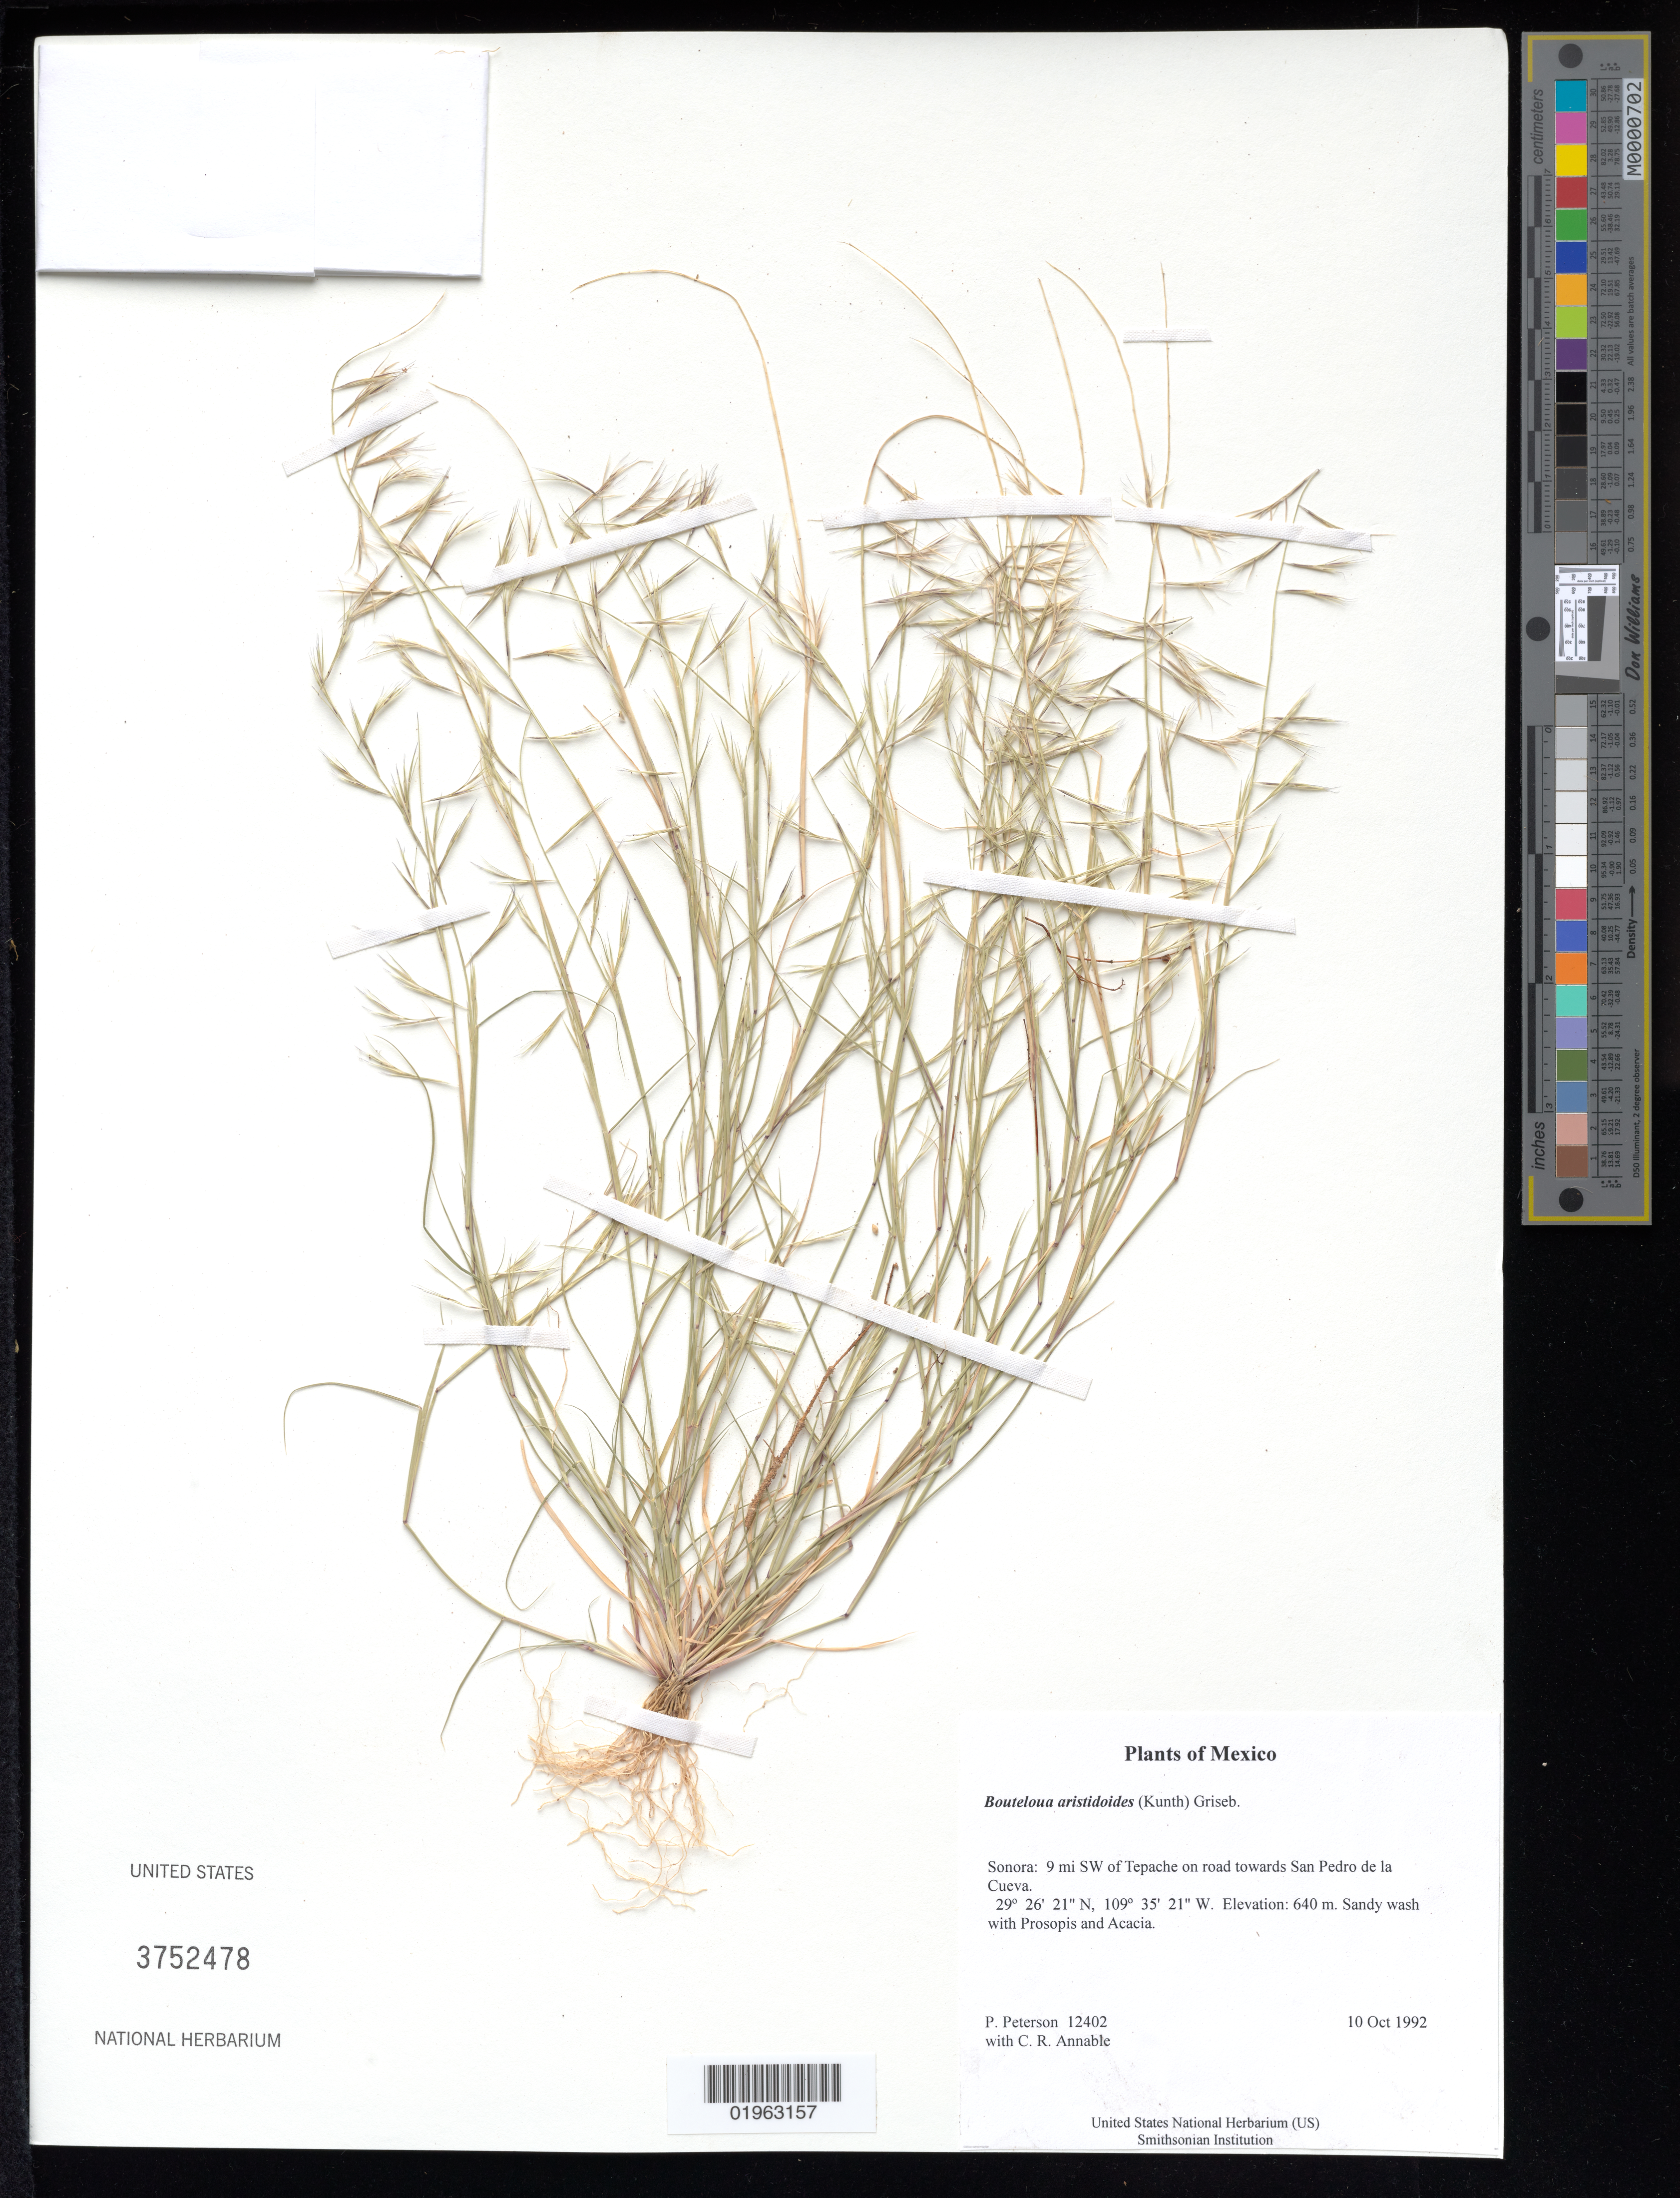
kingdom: Plantae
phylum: Tracheophyta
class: Liliopsida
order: Poales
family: Poaceae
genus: Bouteloua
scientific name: Bouteloua aristidoides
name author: (Kunth) Griseb.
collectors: P. M. Peterson & C. R. Annable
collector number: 12402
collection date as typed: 10 Oct 1992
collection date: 1992-10-10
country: Mexico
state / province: Sonora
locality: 9 mi SW of Tepache on road towards San Pedro de la Cueva.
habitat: Sandy wash with Prosopis and Acacia.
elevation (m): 640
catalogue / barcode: US 3752478